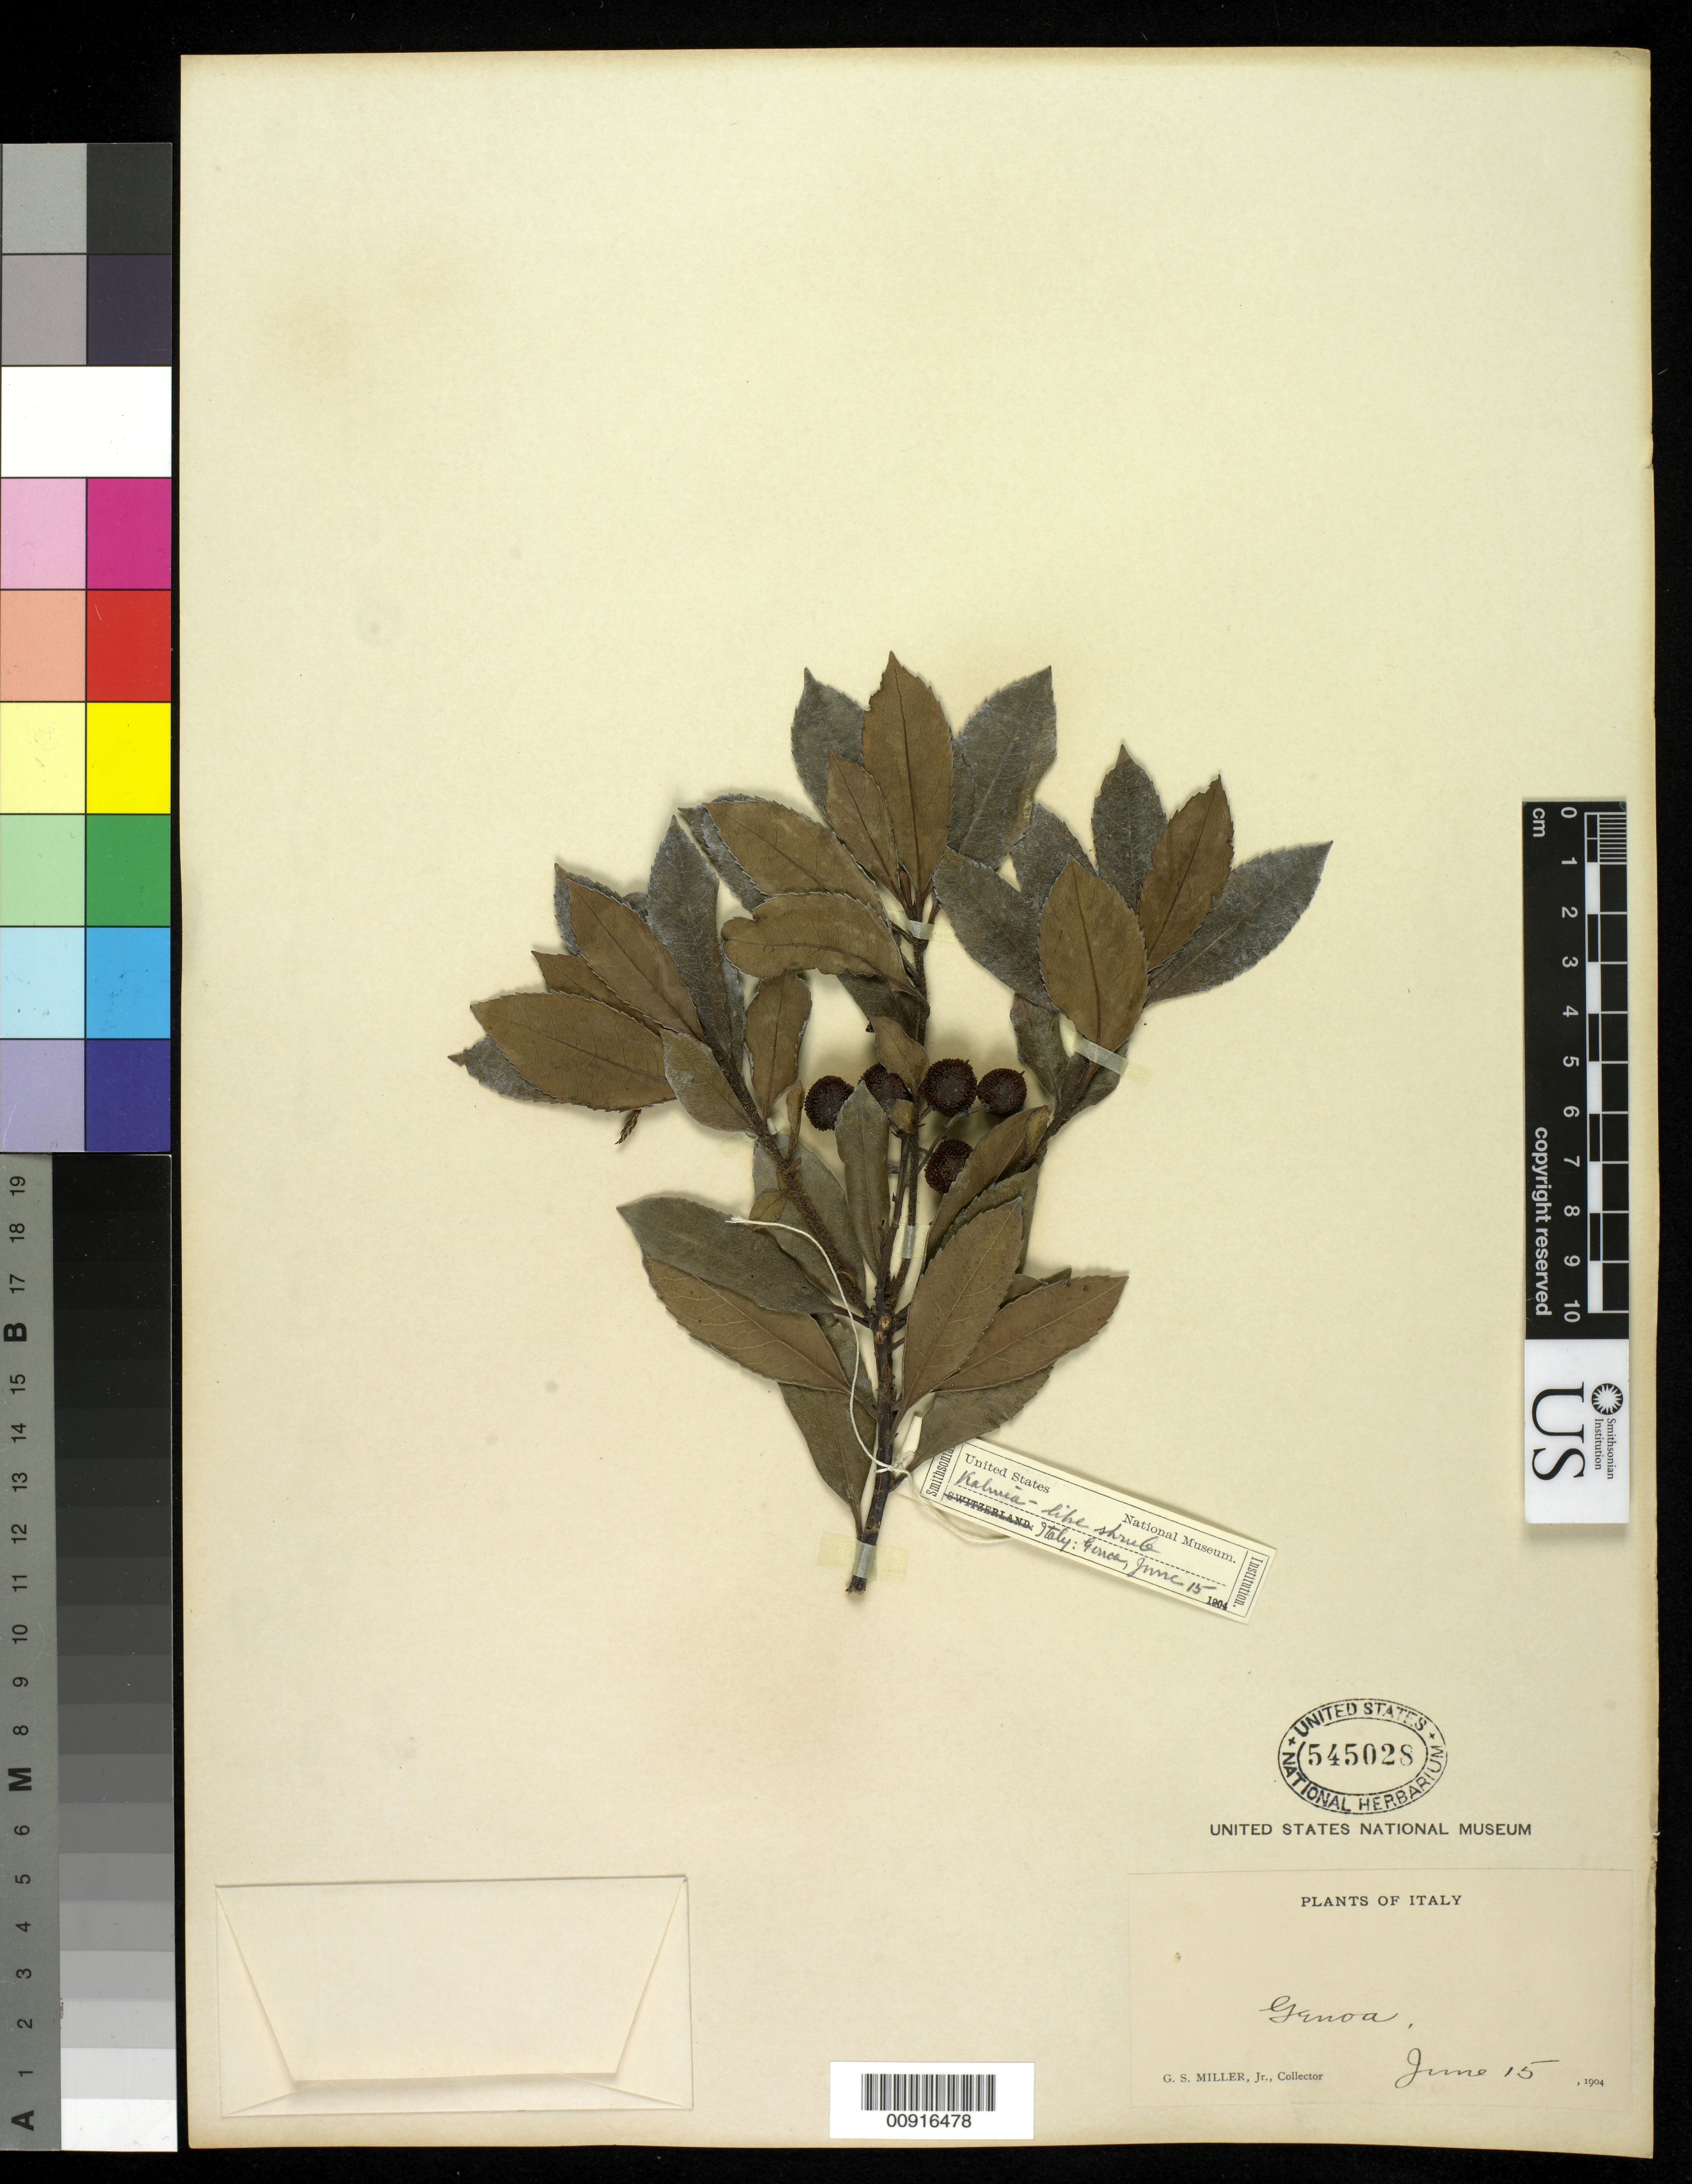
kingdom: Plantae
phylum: Tracheophyta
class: Magnoliopsida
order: Ericales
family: Ericaceae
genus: Arbutus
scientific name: Arbutus unedo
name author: L.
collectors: G. S. Miller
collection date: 1904-06-15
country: Italy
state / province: Liguria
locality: Genoa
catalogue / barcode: US 545028